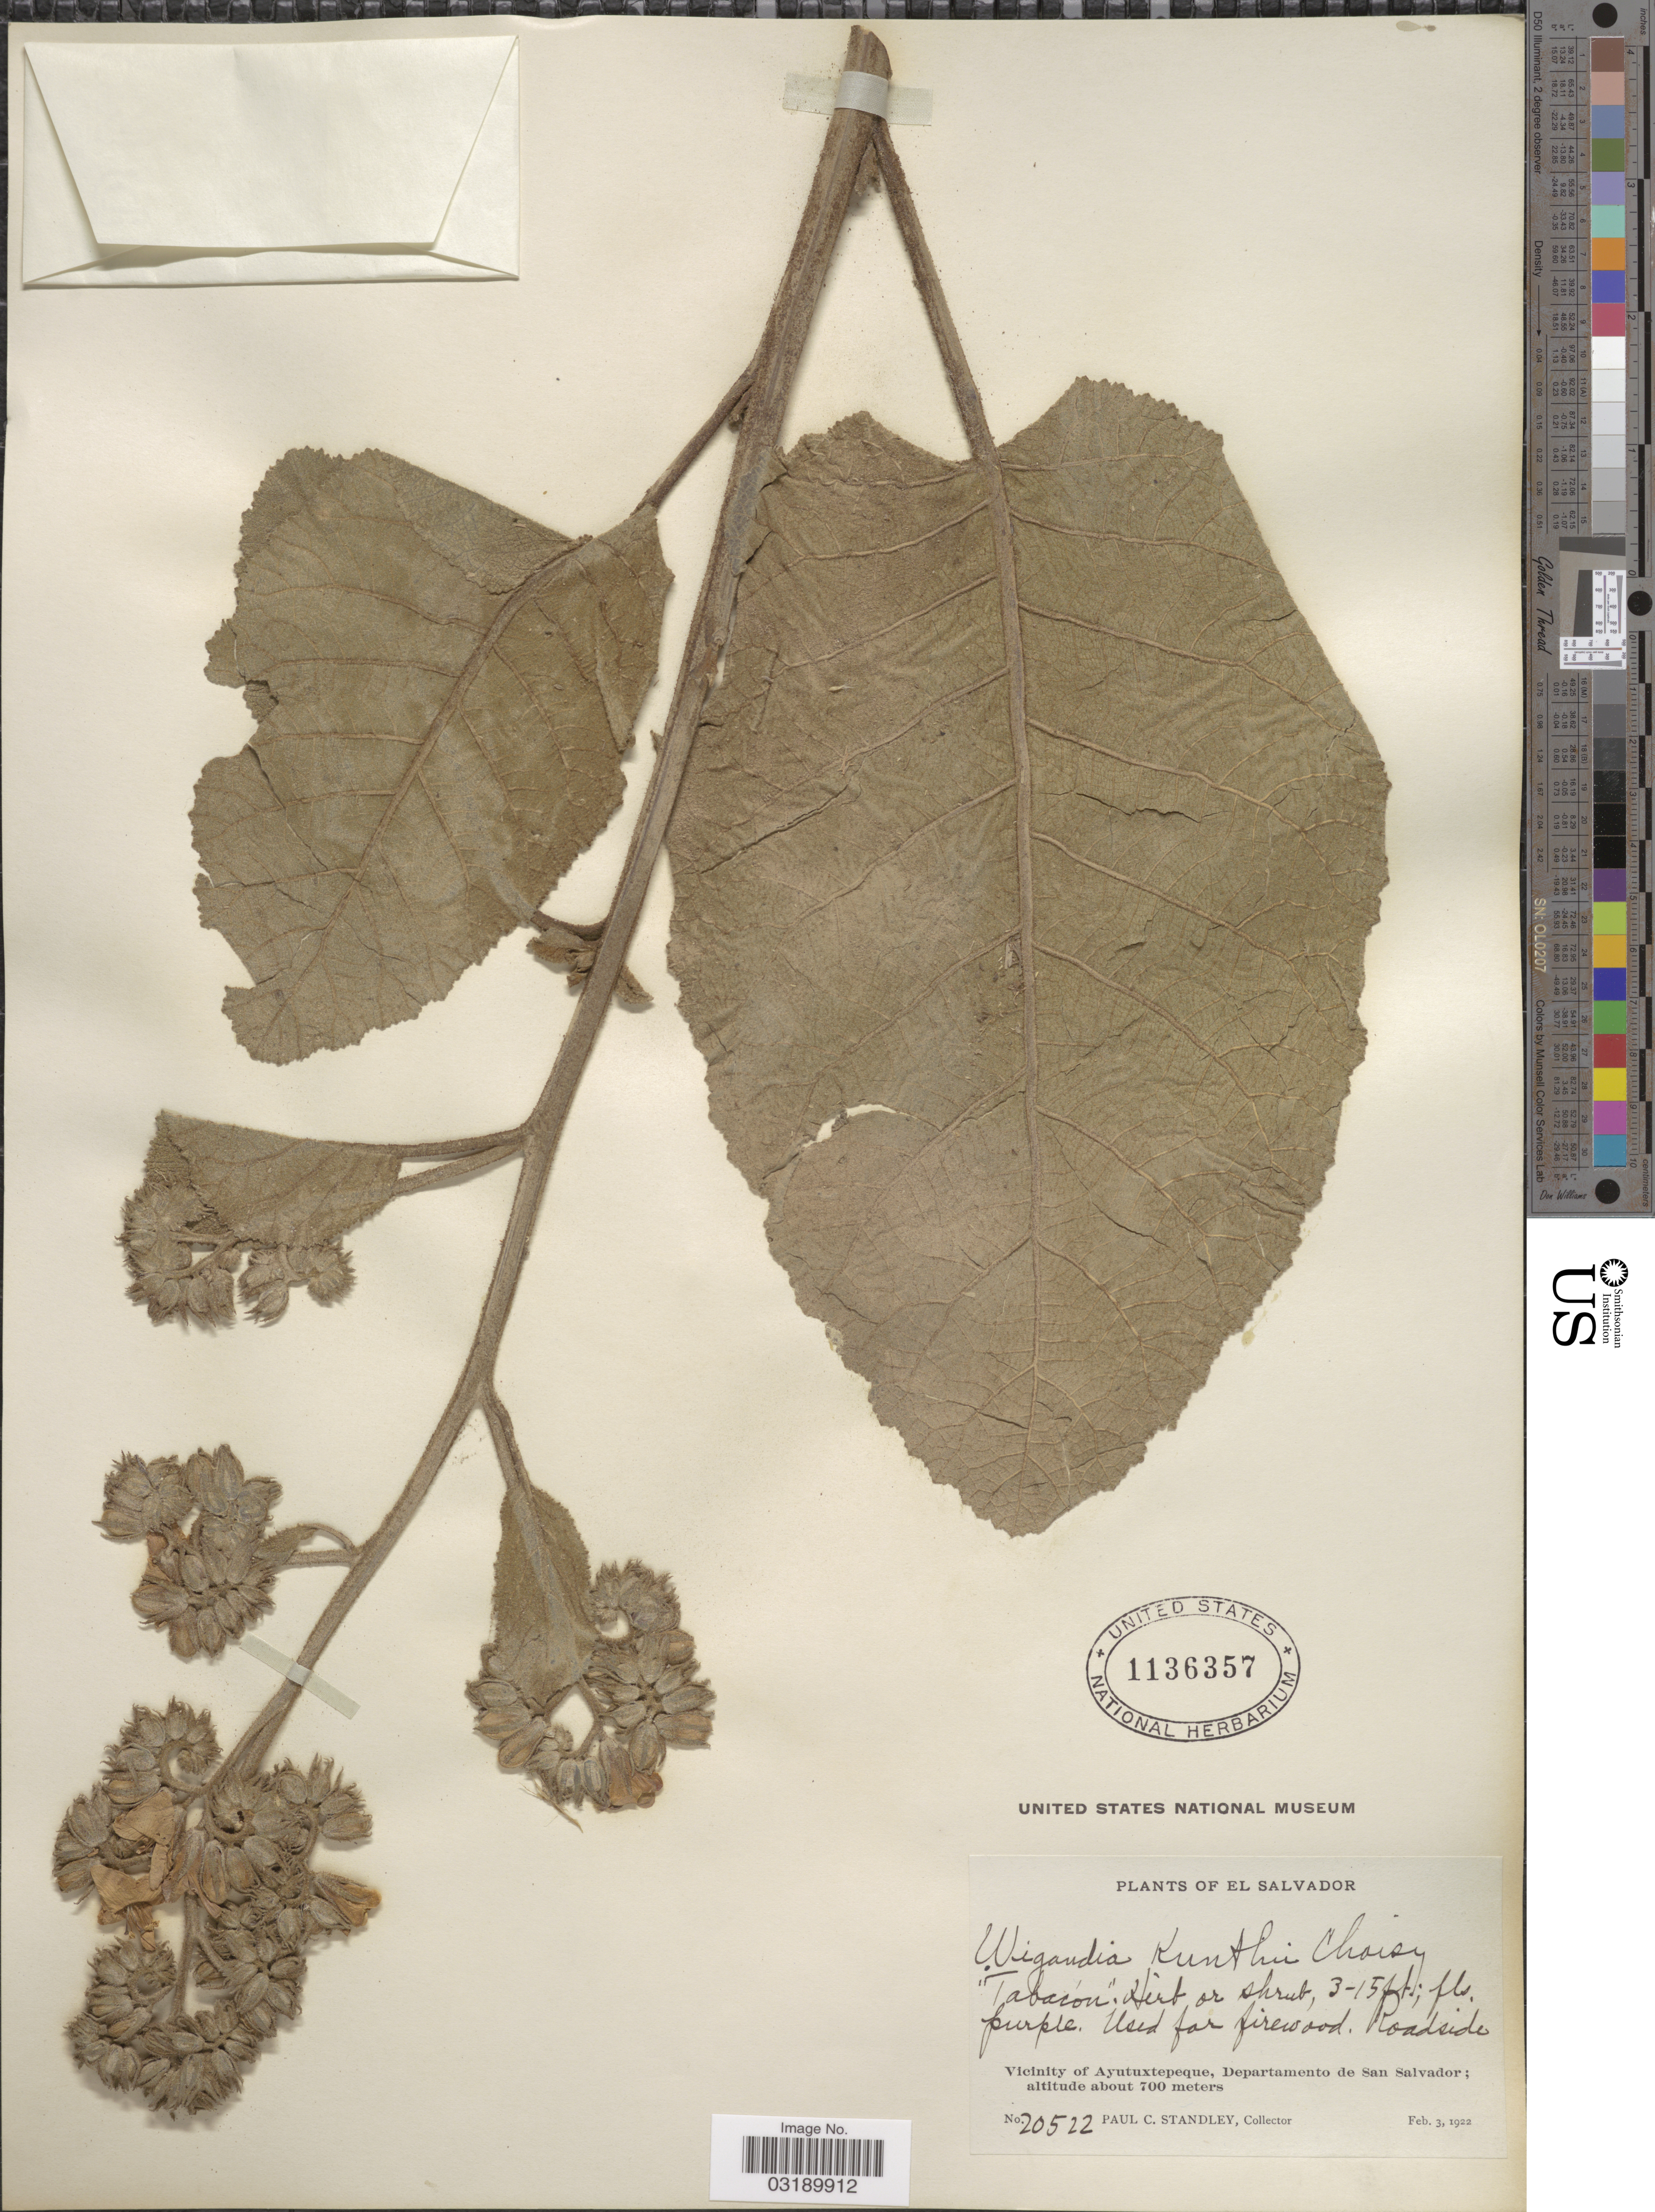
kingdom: Plantae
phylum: Tracheophyta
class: Magnoliopsida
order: Boraginales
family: Namaceae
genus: Wigandia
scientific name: Wigandia kunthii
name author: Choisy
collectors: P. C. Standley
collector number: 20522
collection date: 1922-02-03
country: El Salvador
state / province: San Salvador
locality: Roadside. Vicinity of Ayutuxtepeque, Departamento de San Salvador.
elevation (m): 700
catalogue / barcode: US 1136357